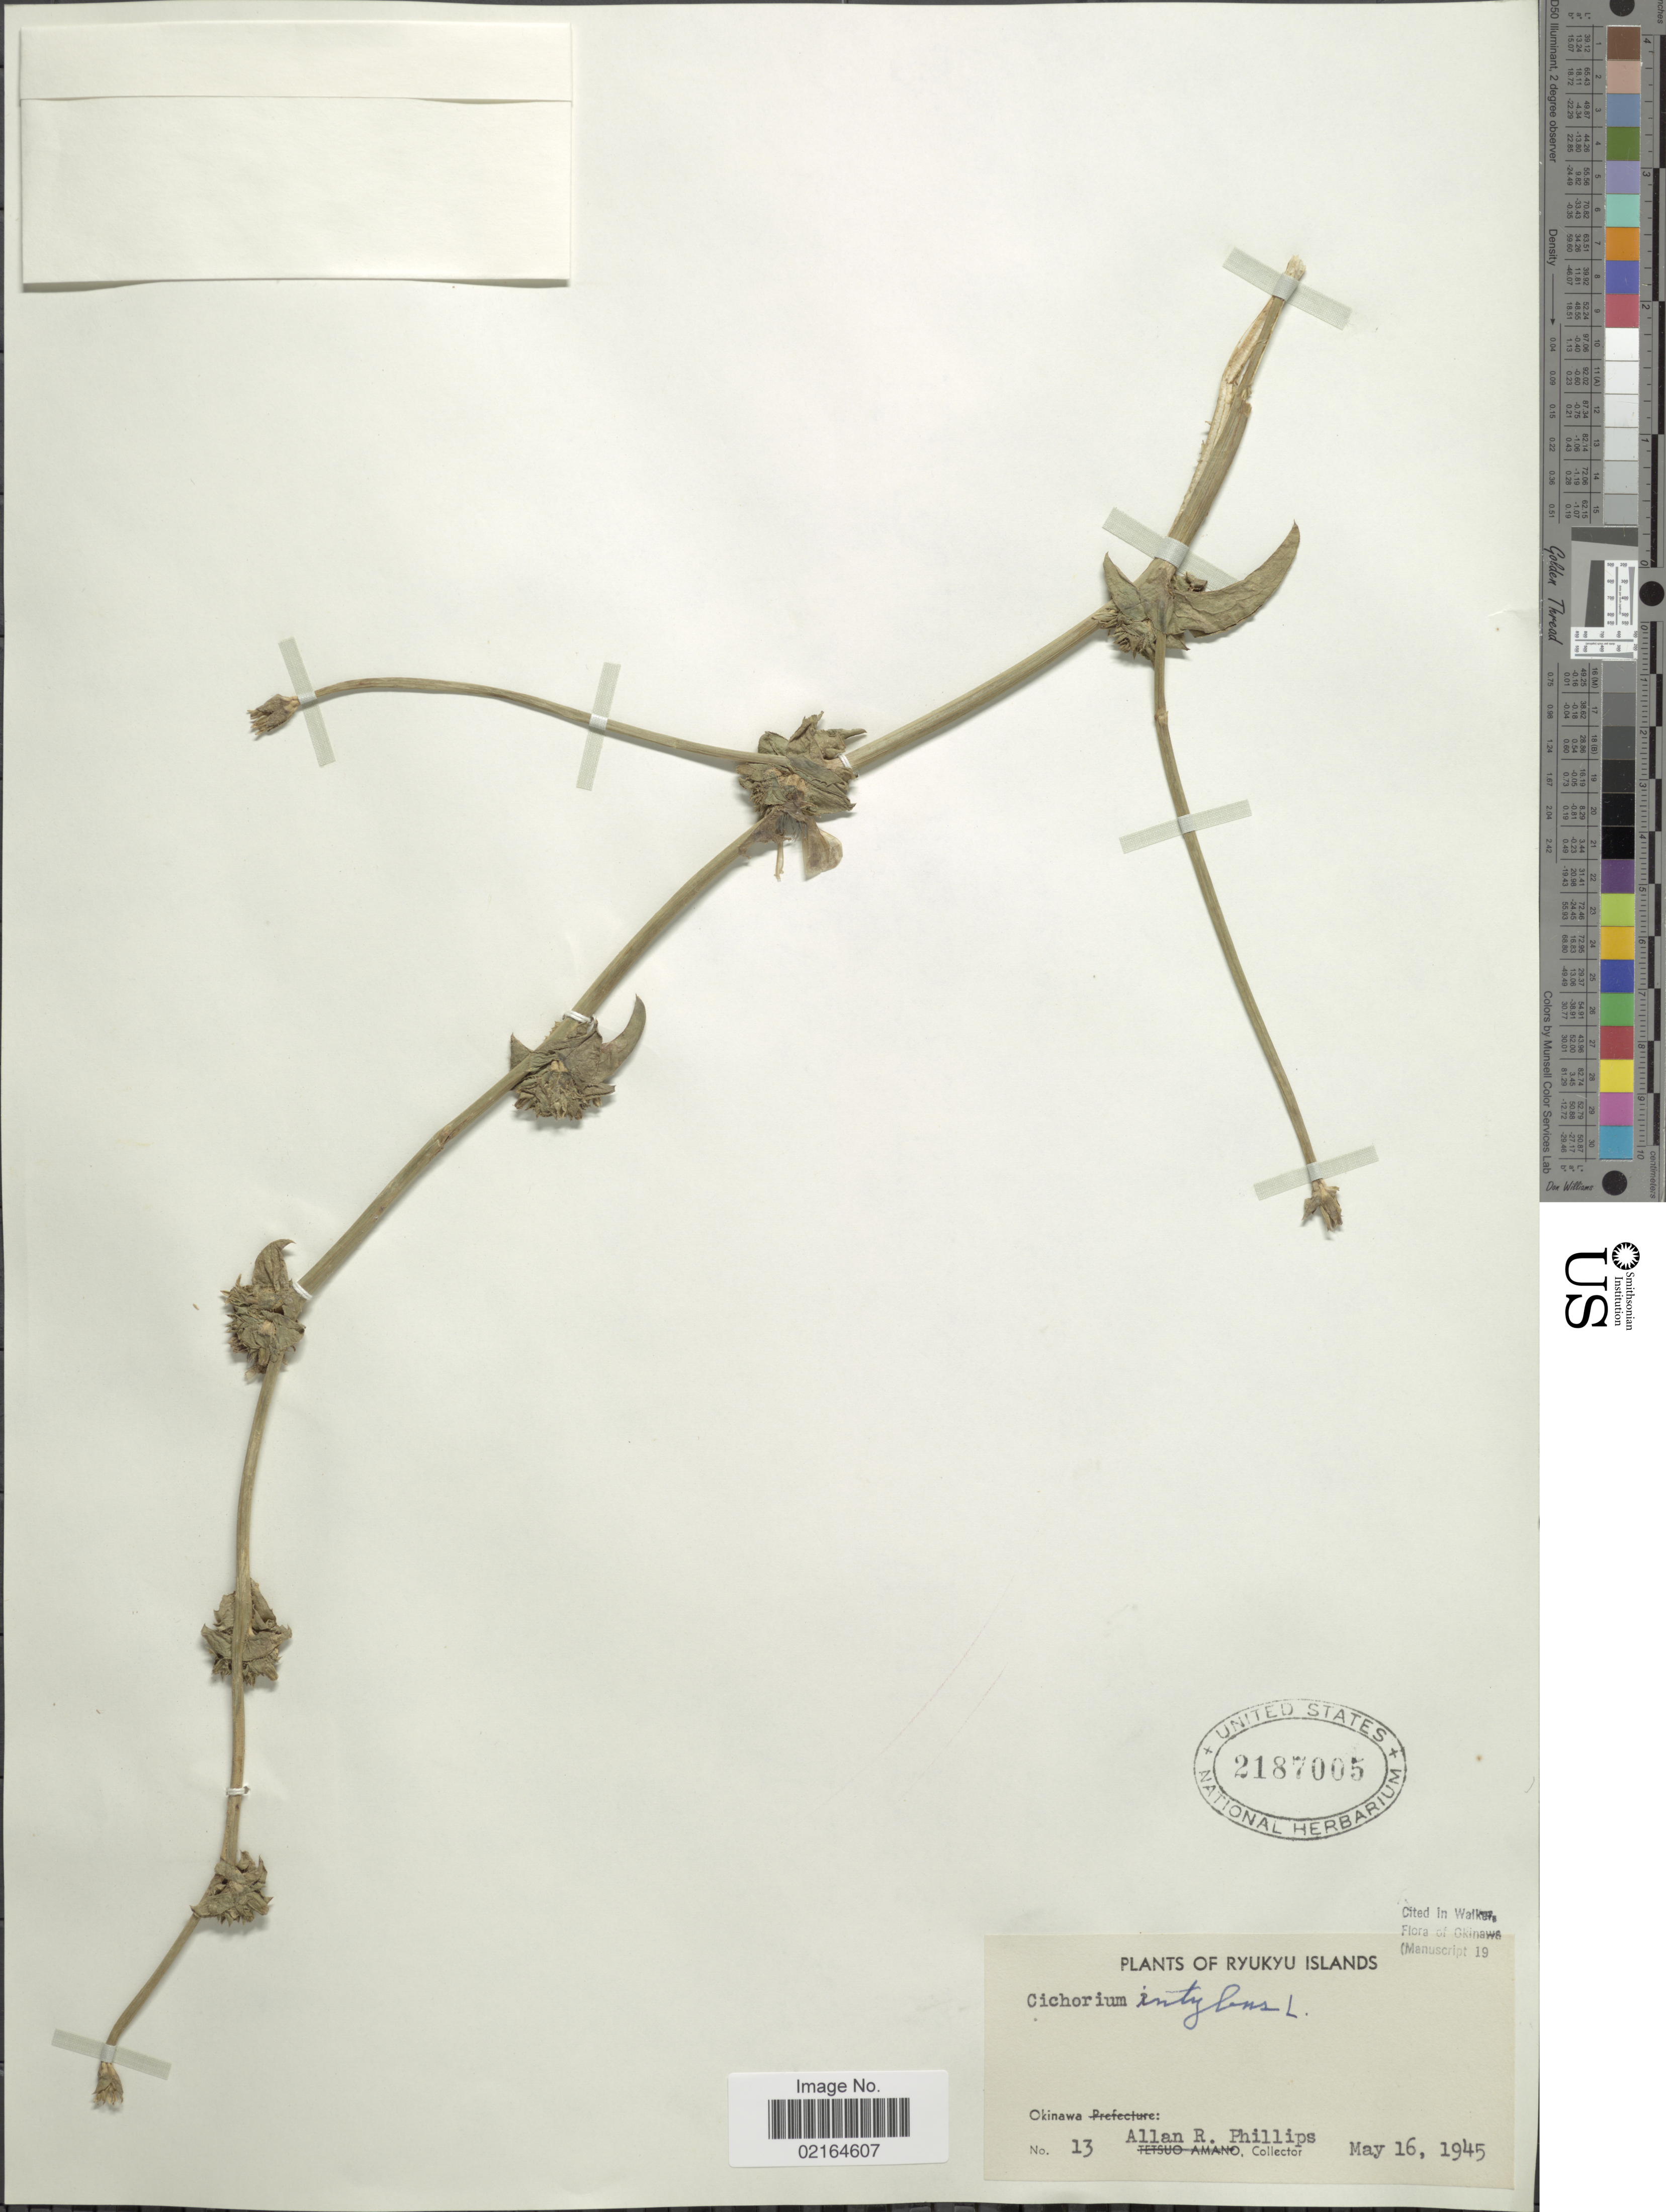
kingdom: Plantae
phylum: Tracheophyta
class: Magnoliopsida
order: Asterales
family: Asteraceae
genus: Cichorium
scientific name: Cichorium intybus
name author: L.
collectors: A. R. Phillips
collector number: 13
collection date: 1945-05-16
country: Japan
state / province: Okinawa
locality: Ryukyu Islands, Okinawa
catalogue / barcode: US 2187005